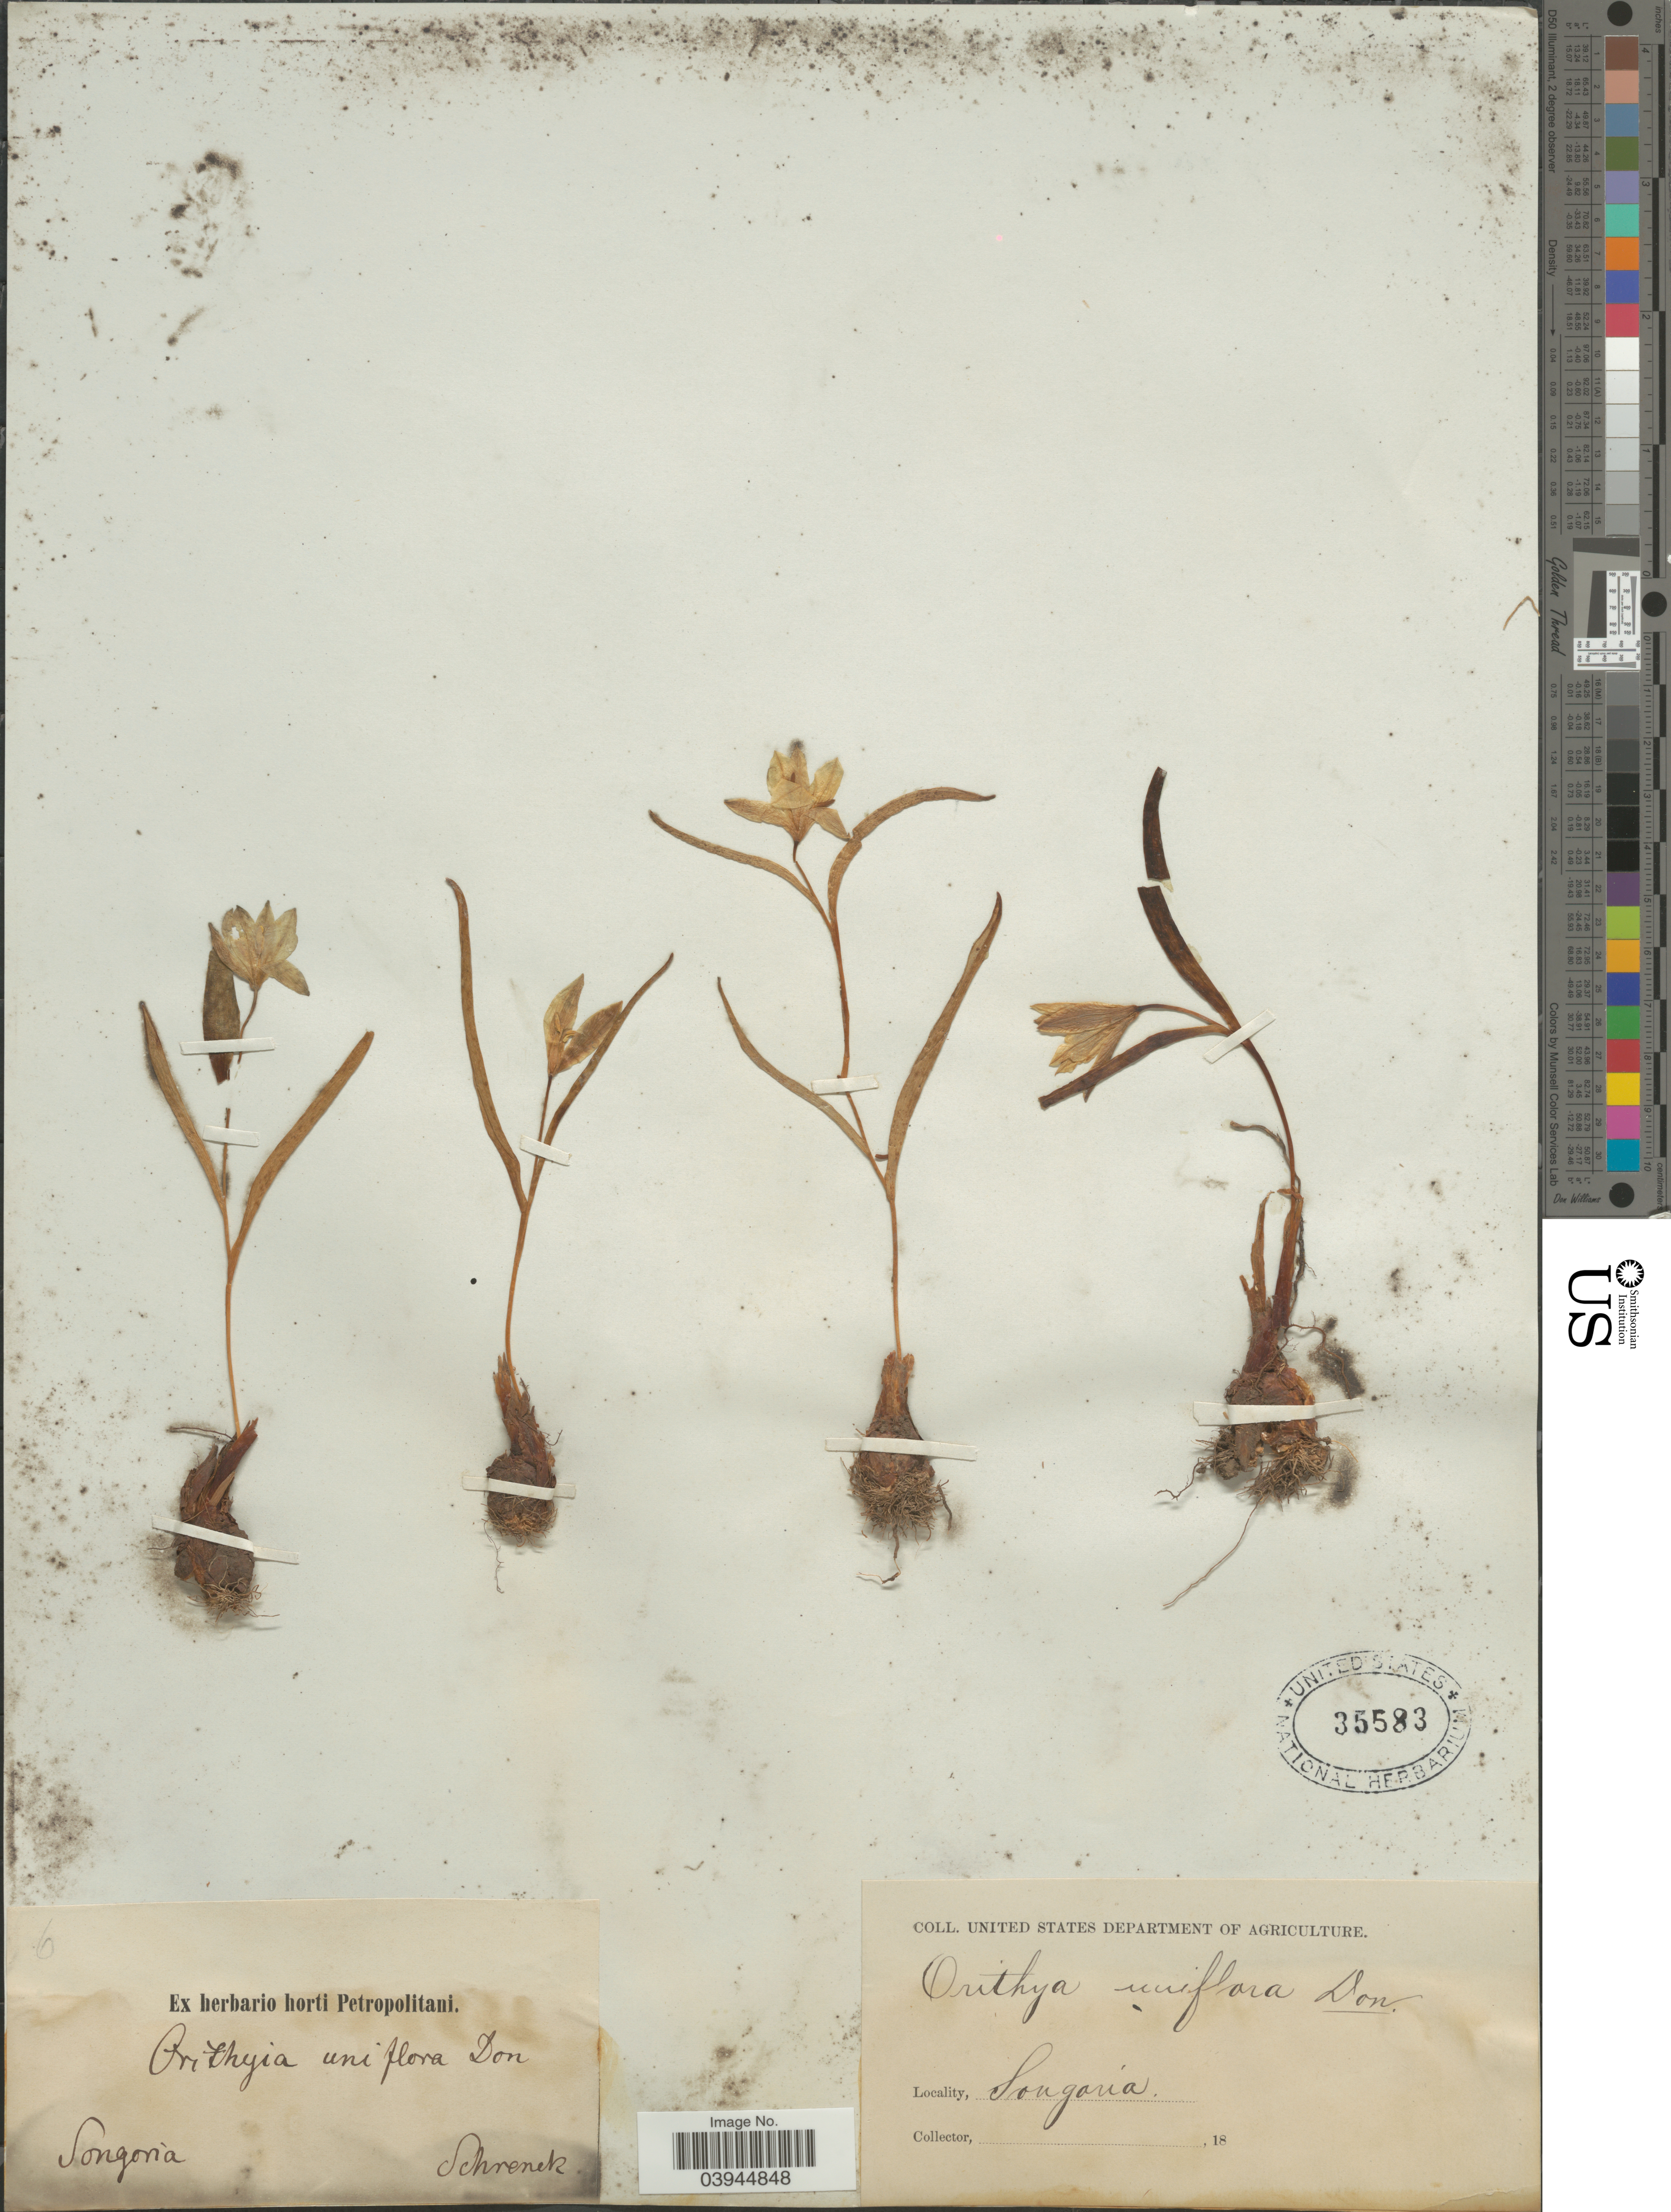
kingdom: Plantae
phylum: Tracheophyta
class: Liliopsida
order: Liliales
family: Liliaceae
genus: Tulipa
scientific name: Tulipa uniflora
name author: Besser ex Baker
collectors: -- Schrenck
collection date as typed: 18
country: China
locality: Songoria.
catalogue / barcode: US 35583